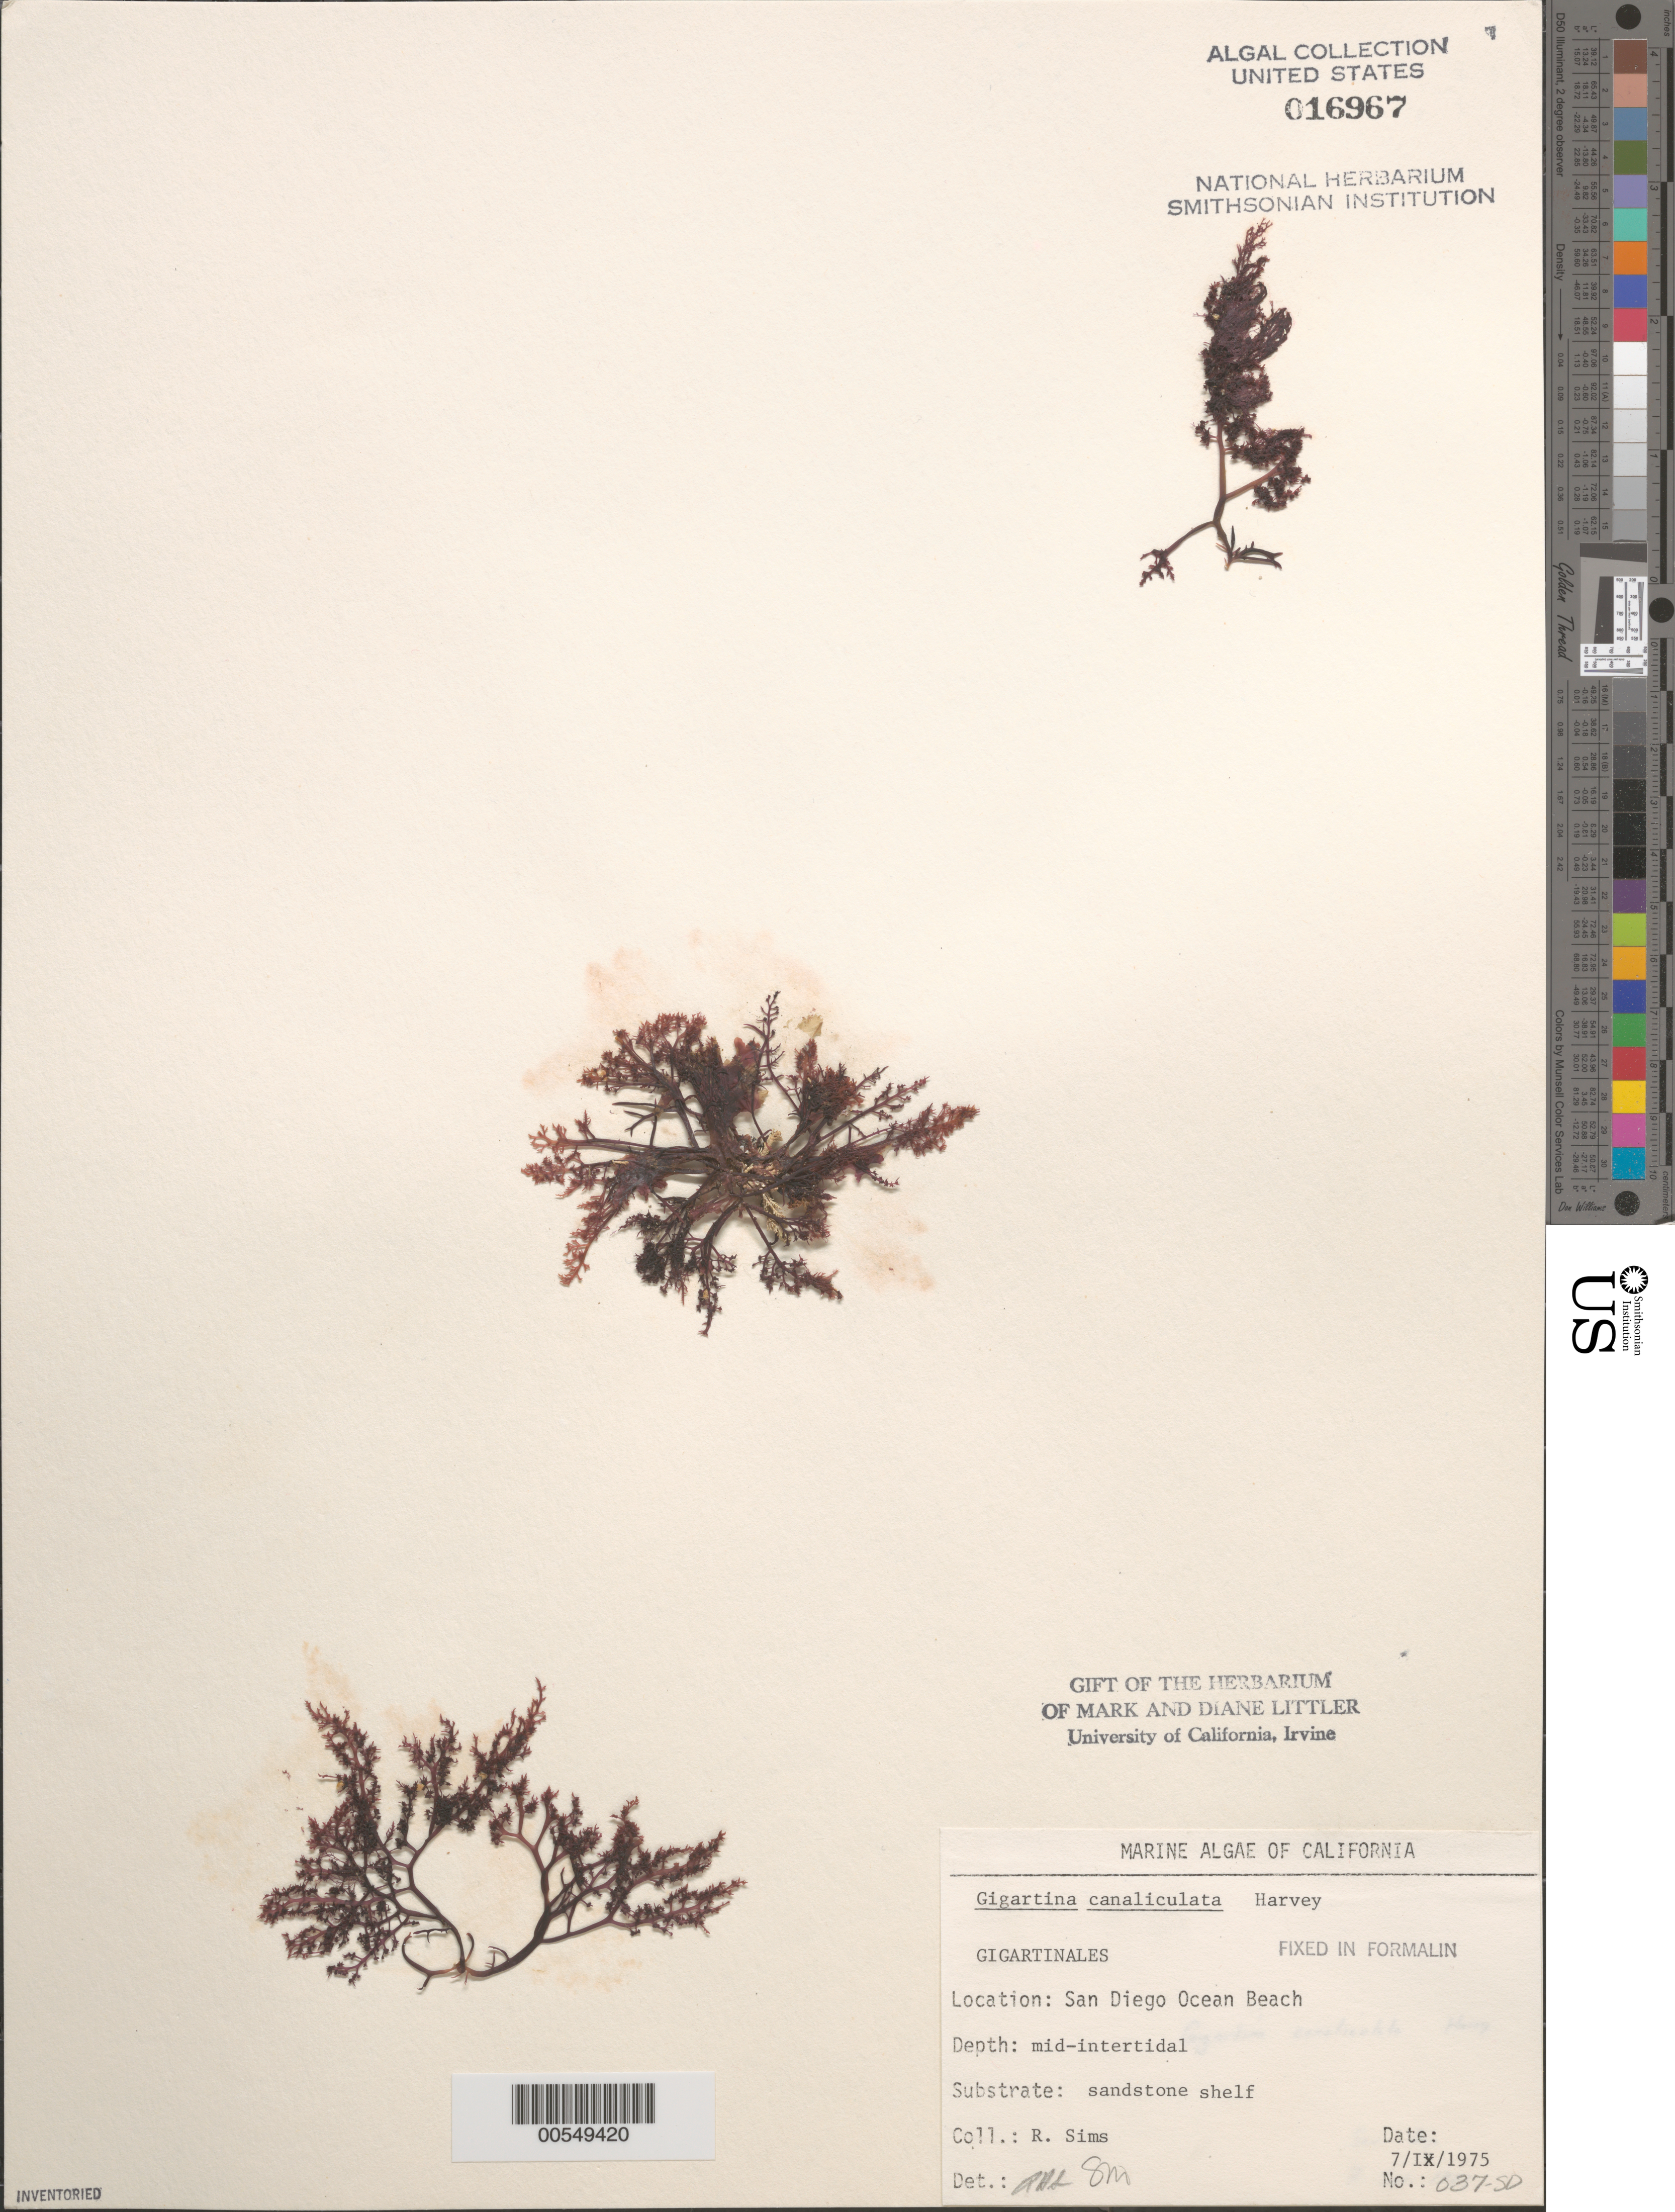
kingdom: Plantae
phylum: Rhodophyta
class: Florideophyceae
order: Gigartinales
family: Gigartinaceae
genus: Chondracanthus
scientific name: Chondracanthus canaliculatus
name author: (Harv.) Guiry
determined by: Algae name updating Project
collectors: R. H. Sims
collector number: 037-SD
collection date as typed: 07 Sep 1975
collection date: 1975-09-07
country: United States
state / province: California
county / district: San Diego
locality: Ocean Beach, end of Del Monte Street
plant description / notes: BLM-SOCALBIGHT Rocky Intertidal Survey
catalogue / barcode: US 16967